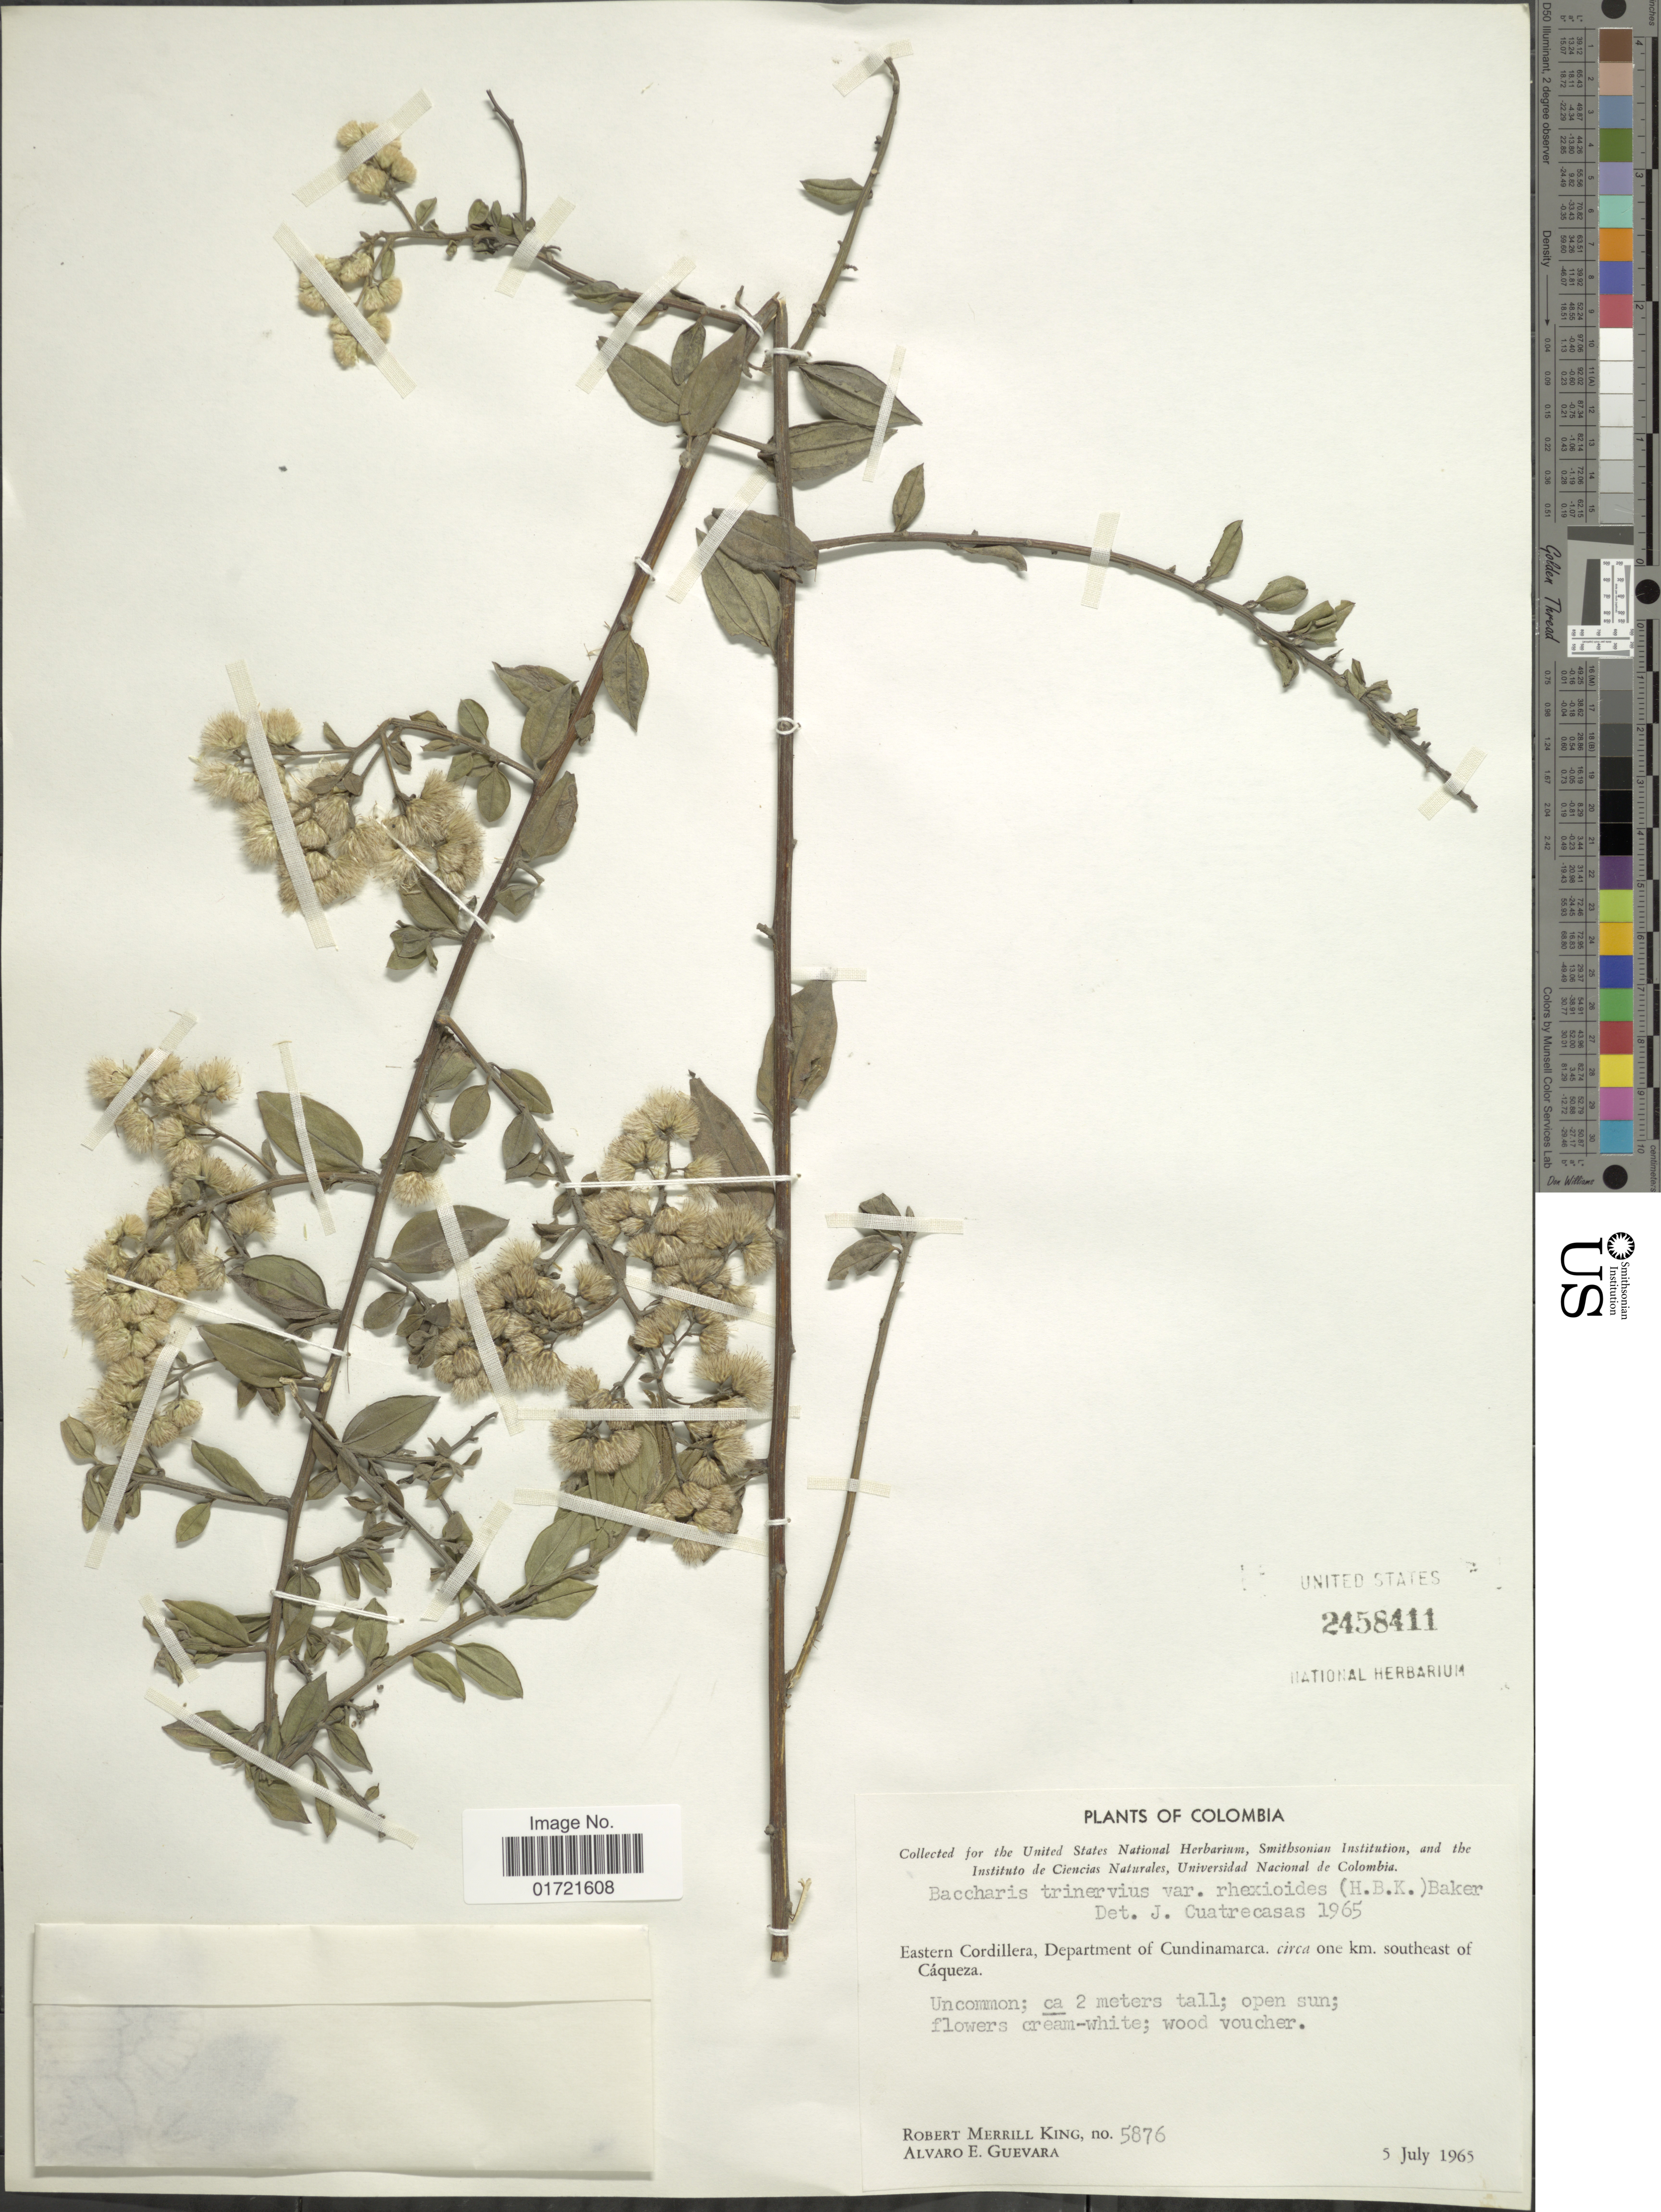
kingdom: Plantae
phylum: Tracheophyta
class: Magnoliopsida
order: Asterales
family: Asteraceae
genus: Baccharis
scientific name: Baccharis trinervis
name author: (Lam.) Pers.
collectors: R. M. King & A. E. Guevara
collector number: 5876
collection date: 1965-07-05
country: Colombia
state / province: Cundinamarca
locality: Eastern Cordillera, circa one km, southeast of Caqueza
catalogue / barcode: US 2458411